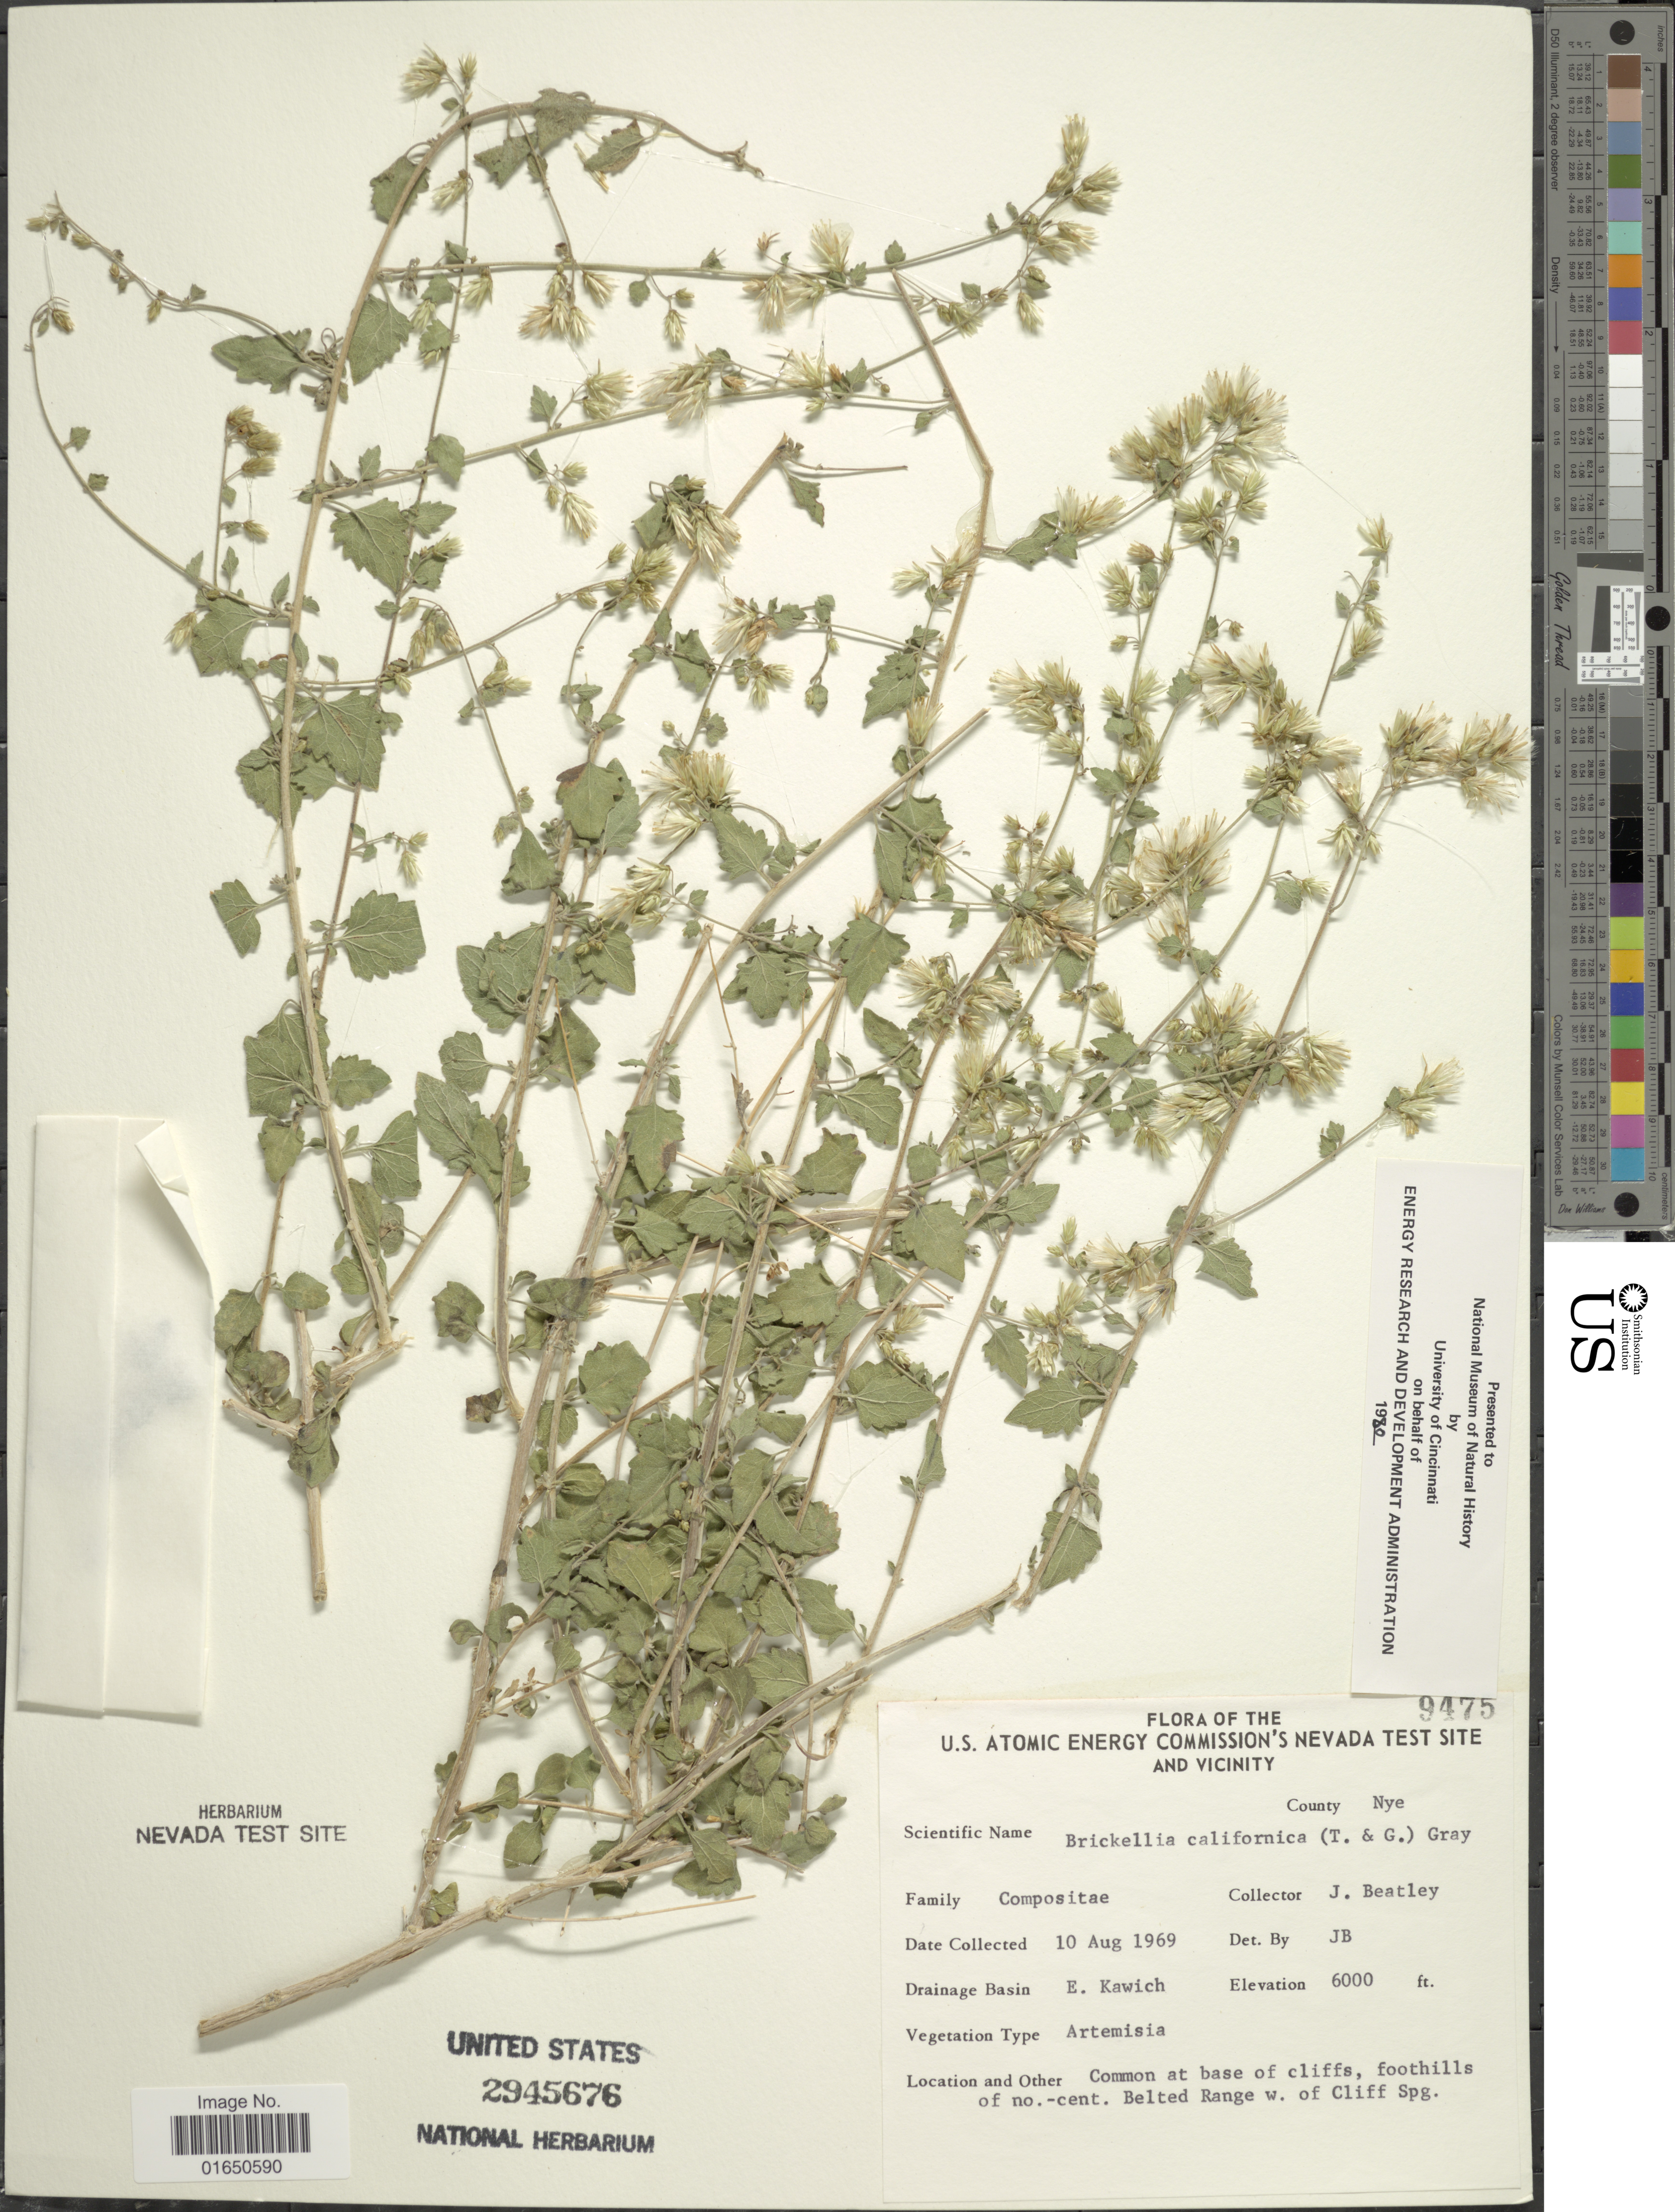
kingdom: Plantae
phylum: Tracheophyta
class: Magnoliopsida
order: Asterales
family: Asteraceae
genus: Brickellia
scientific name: Brickellia californica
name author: (Torr. & A. Gray) A. Gray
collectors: J. C. Beatley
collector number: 9475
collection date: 1969-08-10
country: United States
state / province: Nevada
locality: U. S. Atomic Energy Commission's Nevada's test site and vicinity. County Nye. Drainage Basin E. Kawich. foothills of no. -cent. Belted Range w. of Cliff Spg.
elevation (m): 1829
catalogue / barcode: US 2945676